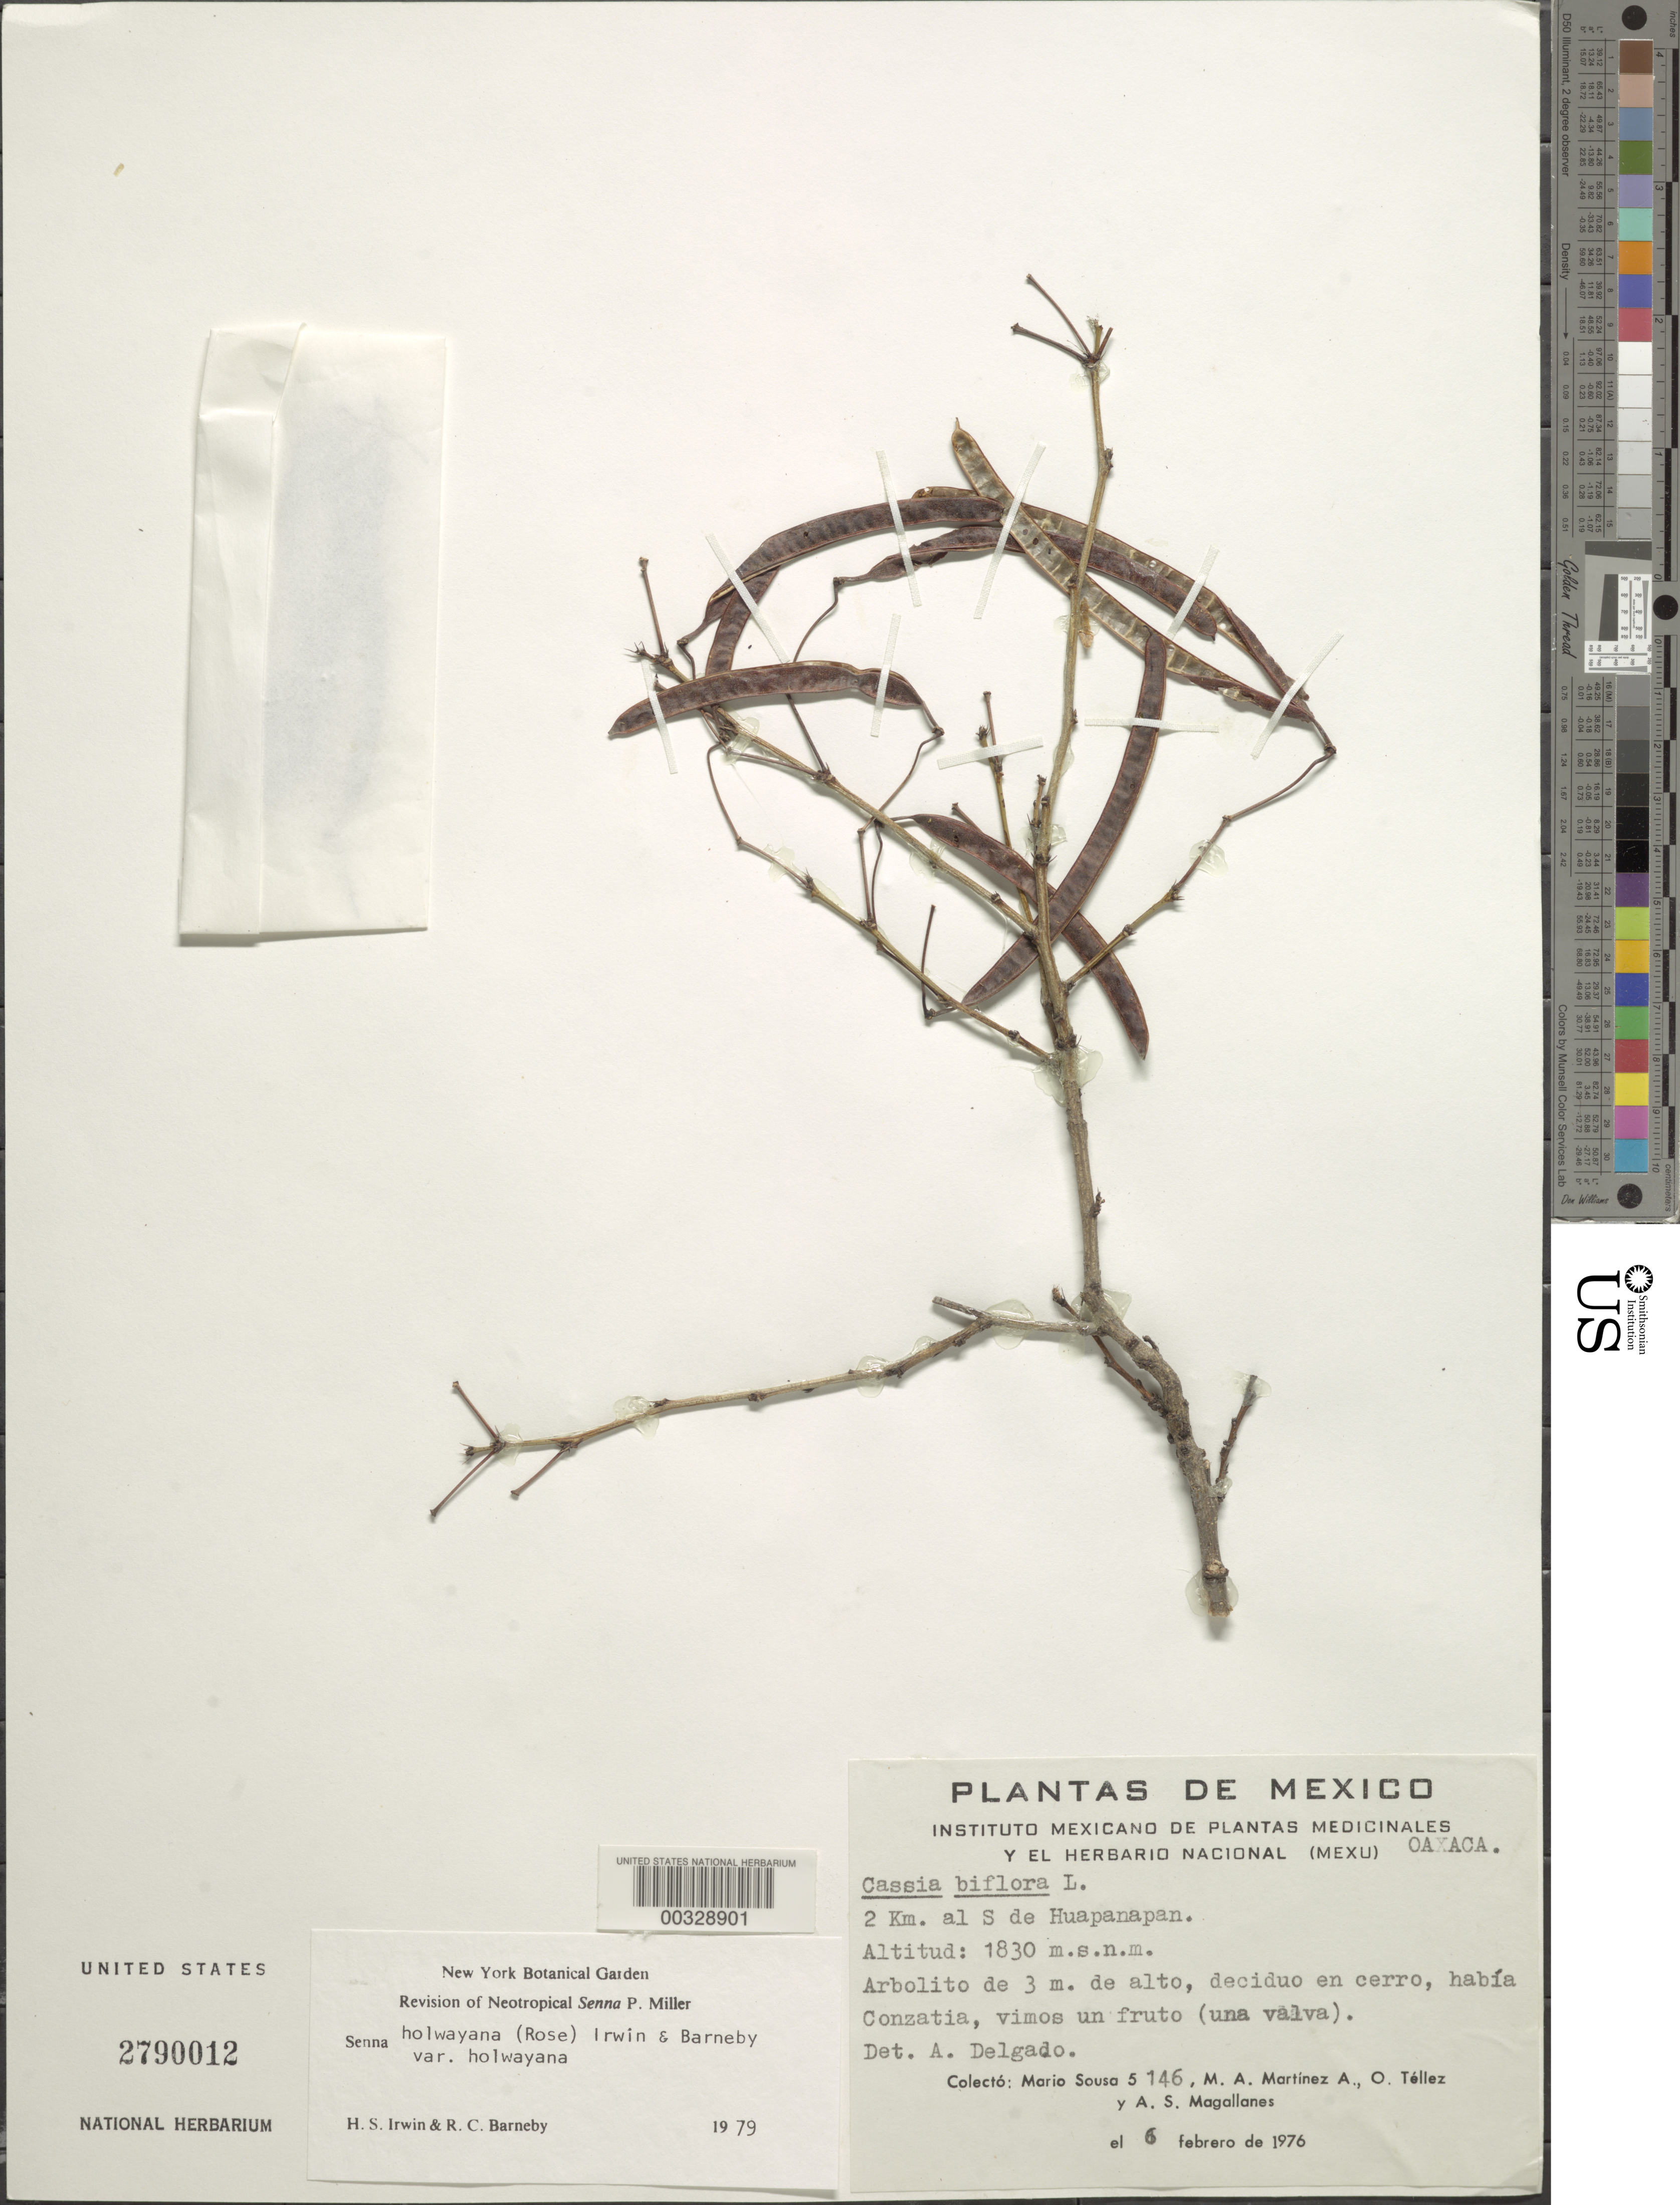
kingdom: Plantae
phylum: Tracheophyta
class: Magnoliopsida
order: Fabales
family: Fabaceae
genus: Senna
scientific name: Senna holwayana var. holwayana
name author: (Rose) H.S. Irwin & Barneby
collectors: M. Sousa S., M. A. Martínez Alfaro, O. Téllez V. & A. Magallanes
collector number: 5146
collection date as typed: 06 Feb 1976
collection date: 1976-02-06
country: Mexico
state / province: Oaxaca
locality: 2 km S of Huapanapan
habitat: Cerro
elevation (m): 1830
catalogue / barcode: US 2790012